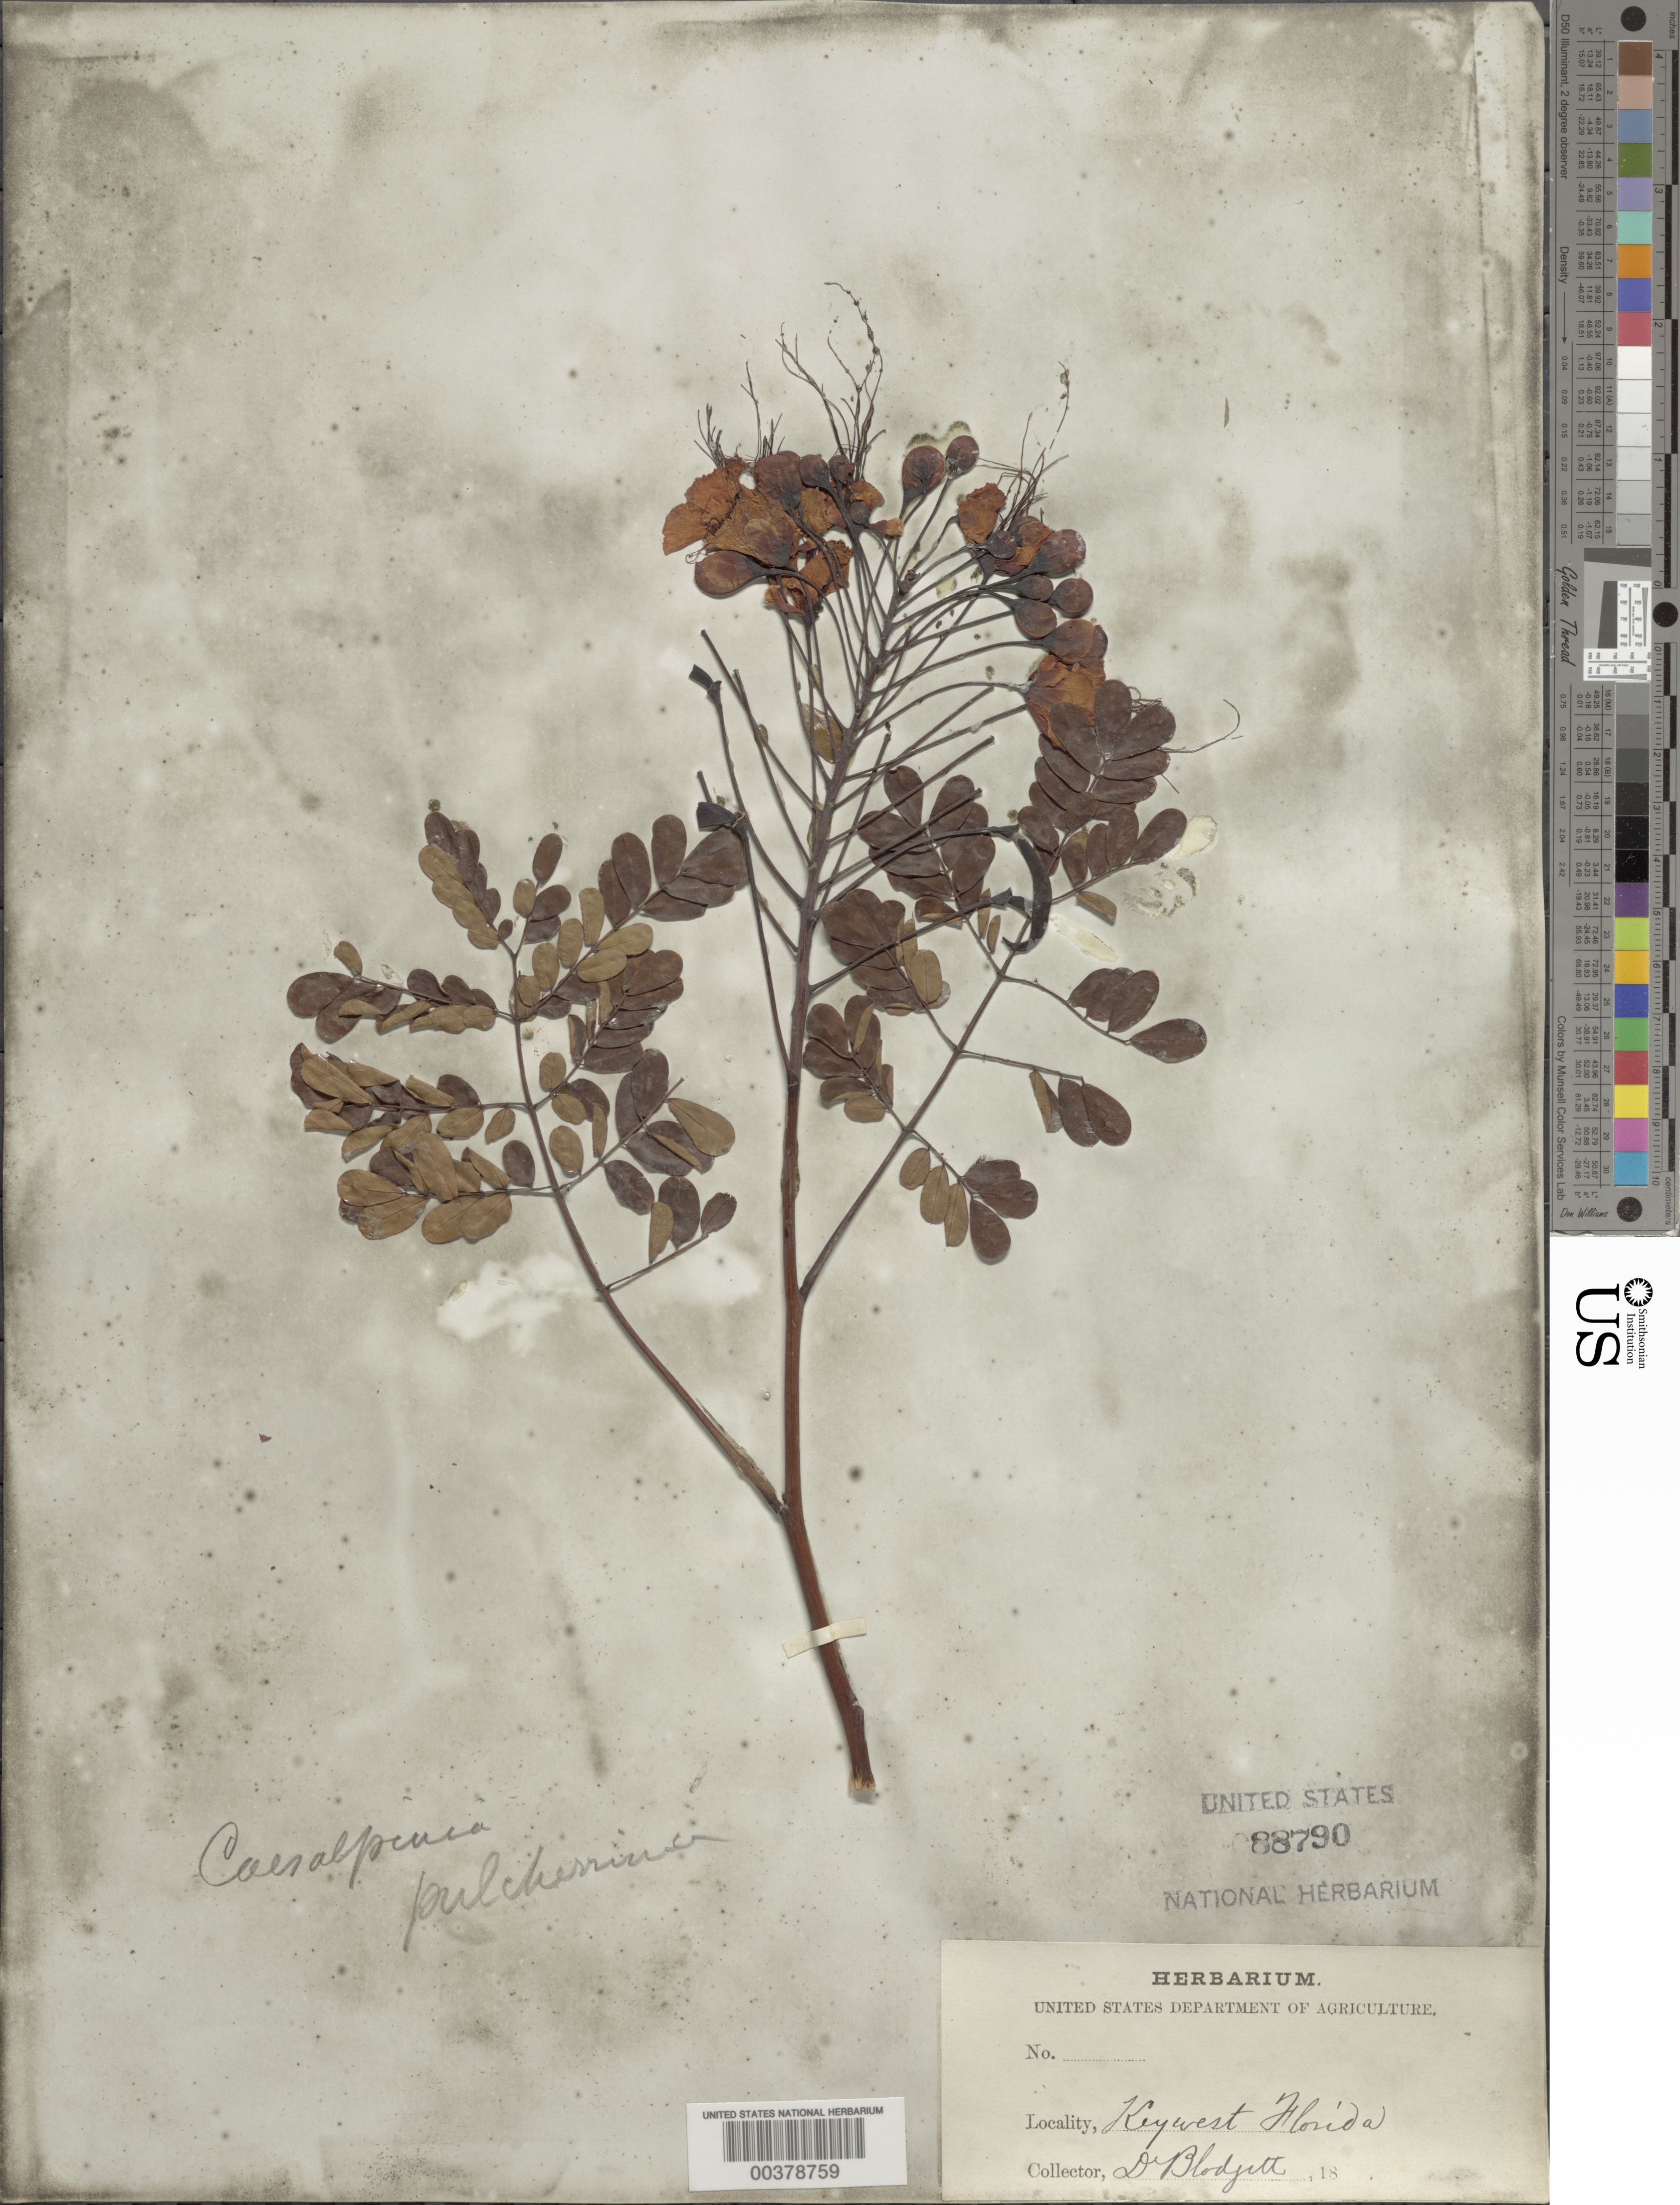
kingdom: Plantae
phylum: Tracheophyta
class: Magnoliopsida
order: Fabales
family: Fabaceae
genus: Caesalpinia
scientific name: Caesalpinia pulcherrima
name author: (L.) Sw.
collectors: J. L. Blodgett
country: United States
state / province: Florida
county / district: Monroe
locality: Key west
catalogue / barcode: US 88790